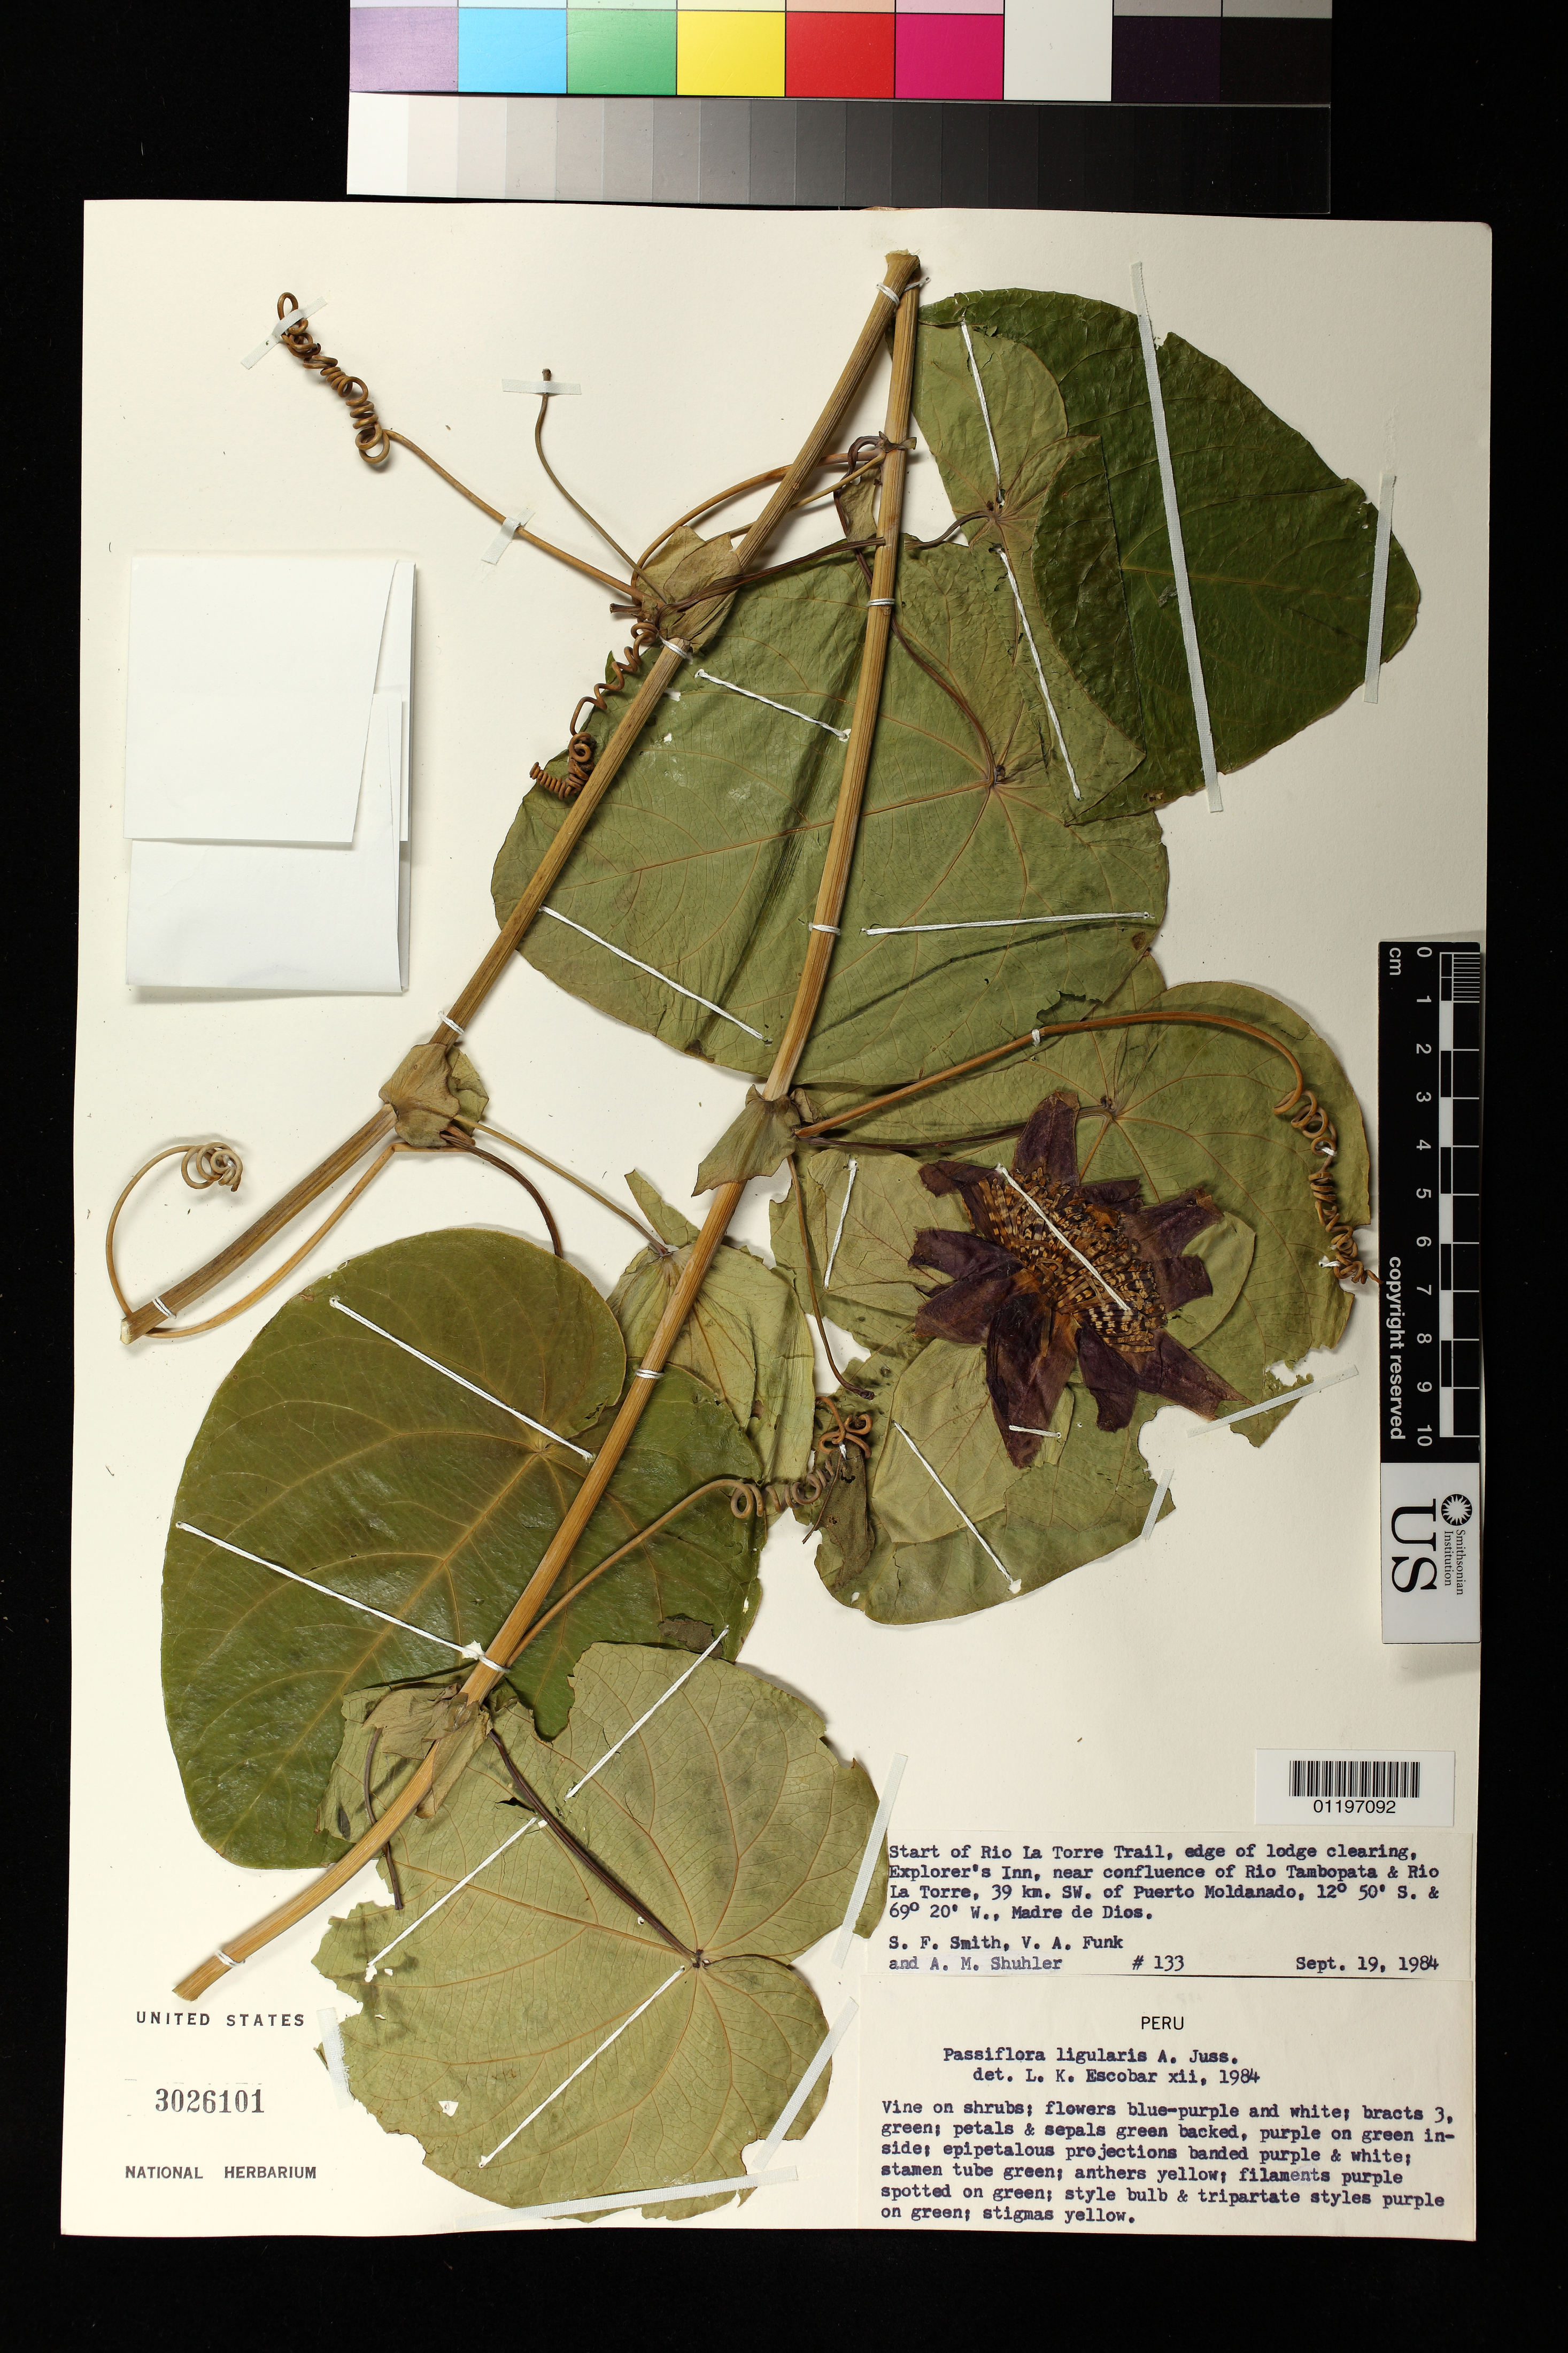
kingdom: Plantae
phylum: Tracheophyta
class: Magnoliopsida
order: Malpighiales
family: Passifloraceae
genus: Passiflora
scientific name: Passiflora ligularis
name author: Juss.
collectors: S.F. Smith, V. Funk & A. Shuhler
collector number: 133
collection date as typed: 19 Sep 1984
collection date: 1984-09-19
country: Peru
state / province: Madre de Dios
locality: Start of Rio La Torre Trail, edge of lodge clearing, Explorer's Inn, near confluence of Rio Tambopata & Rio La Torre, 39 km. SW. of Puerto Moldanado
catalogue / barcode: US 3026101